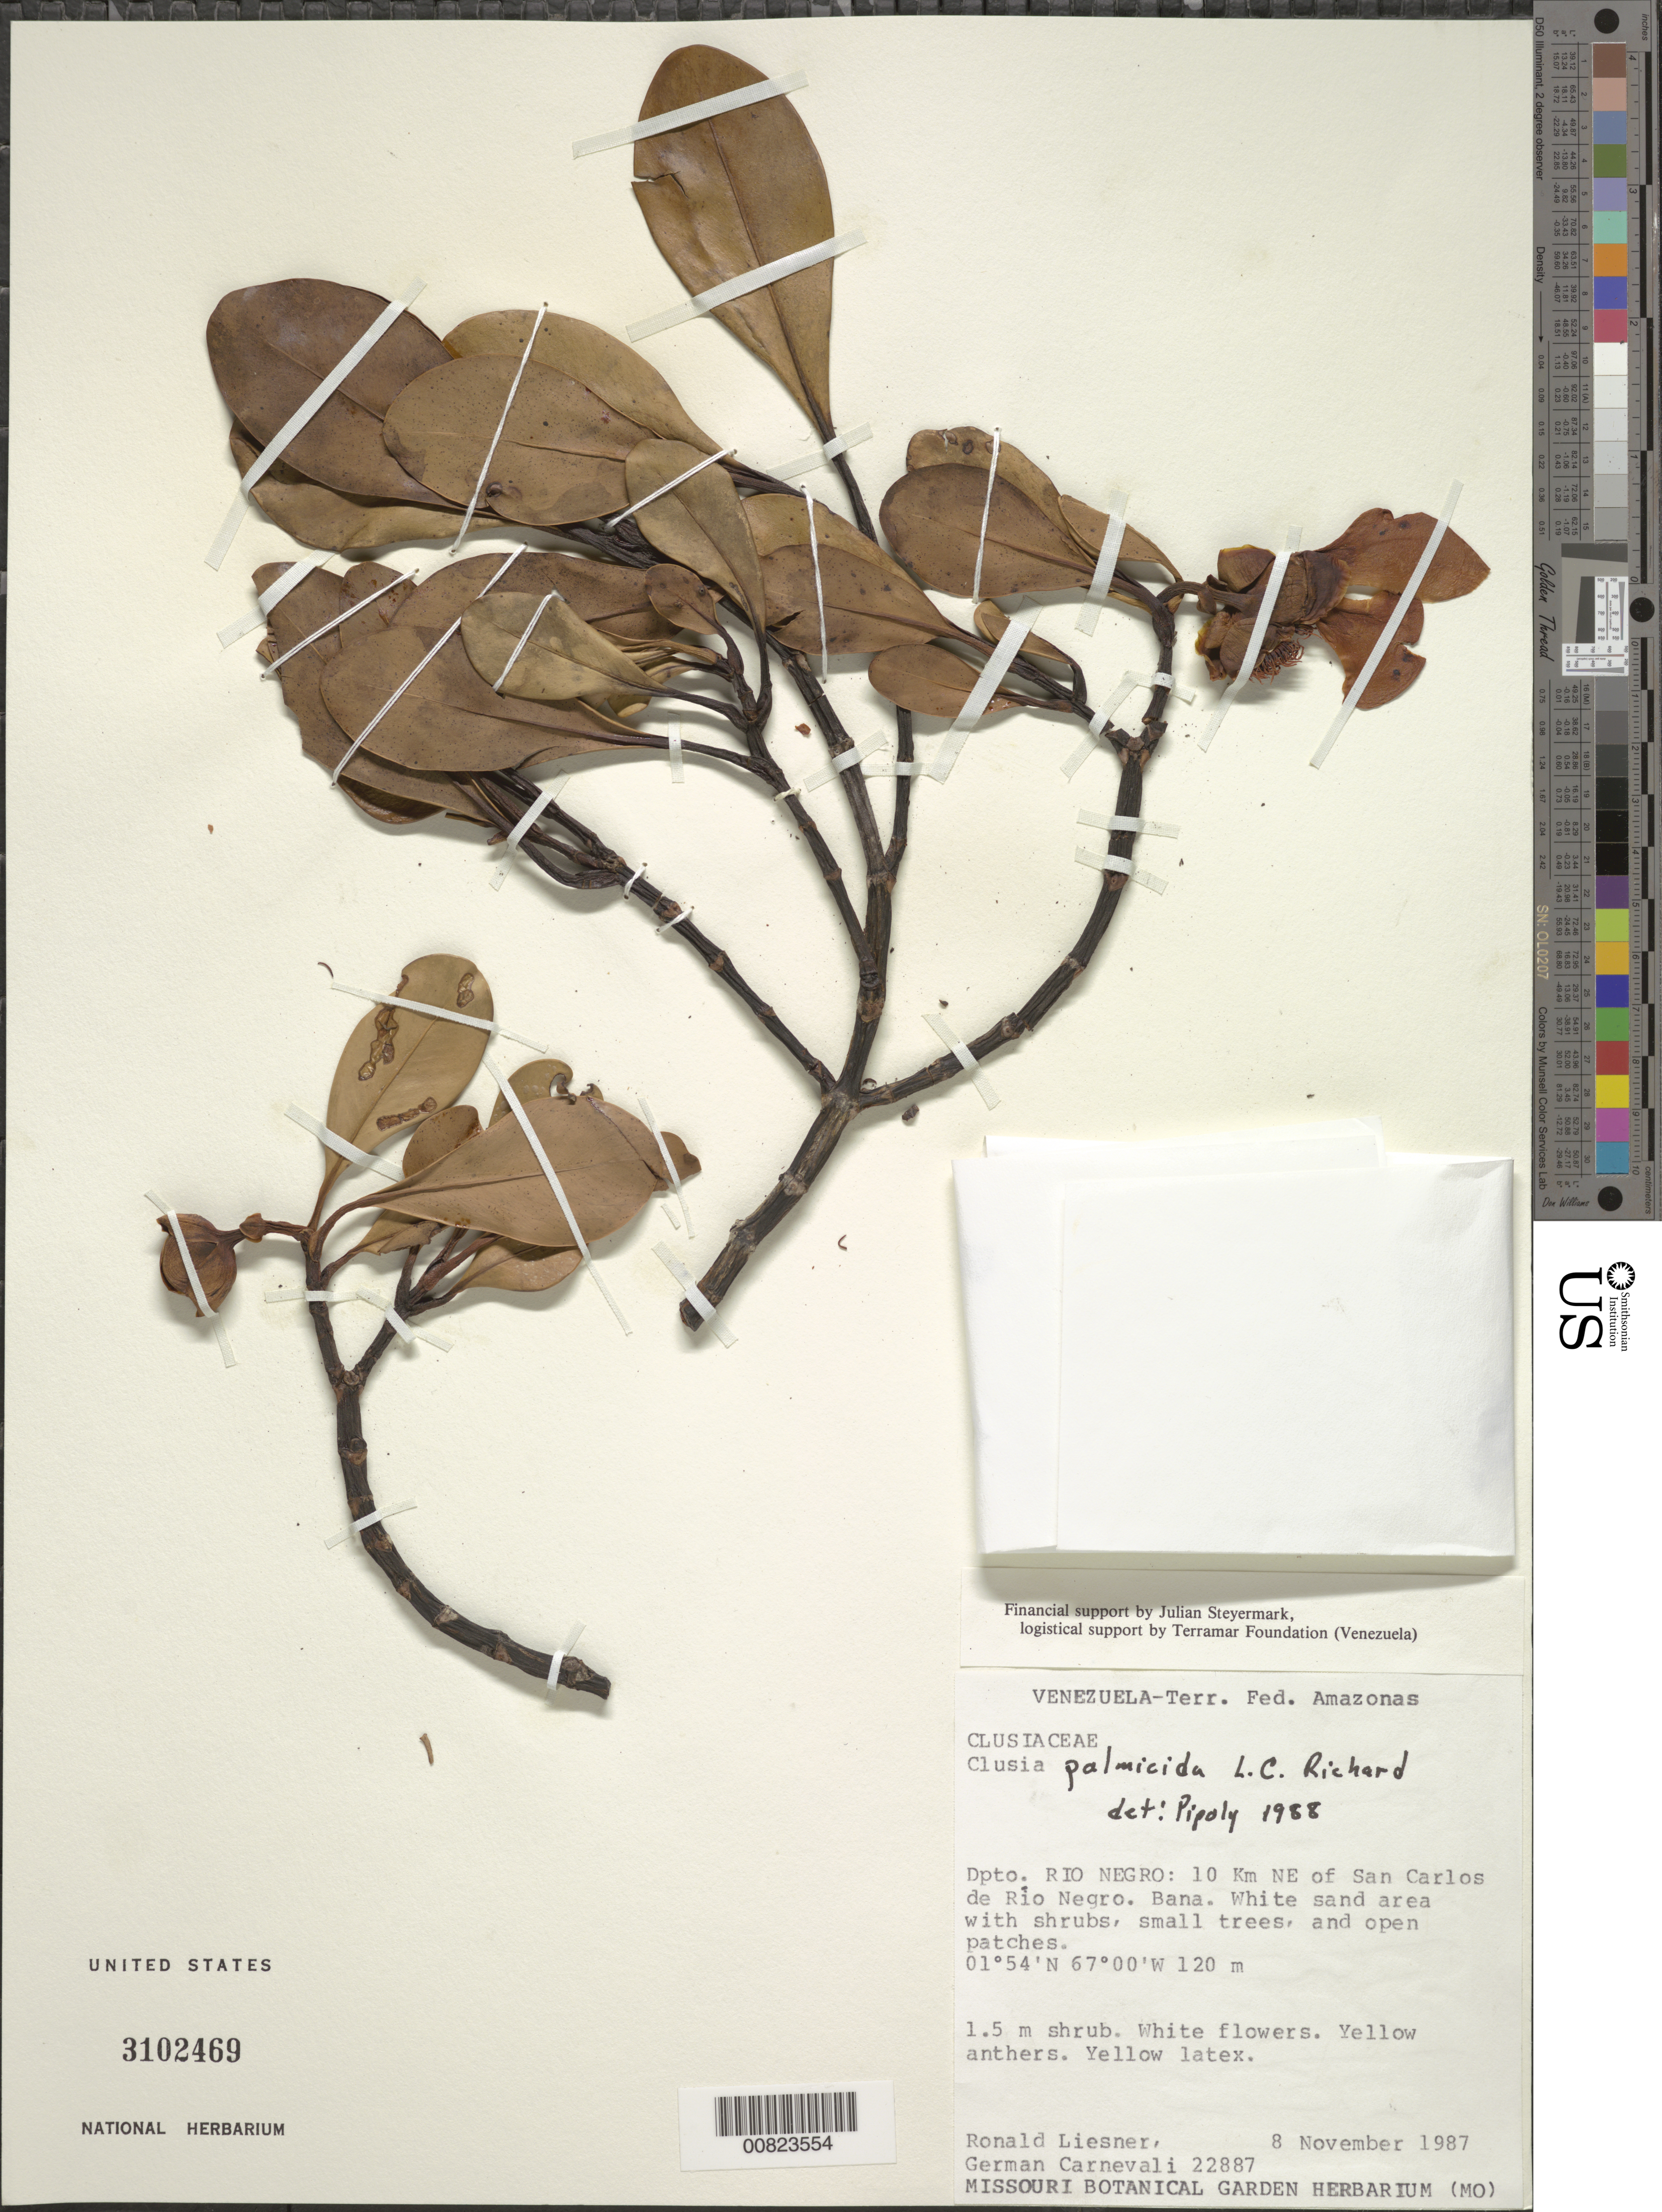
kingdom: Plantae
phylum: Tracheophyta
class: Magnoliopsida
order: Malpighiales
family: Clusiaceae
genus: Clusia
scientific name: Clusia palmicida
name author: Rich.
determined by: Pipoly, J. J., III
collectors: R. L. Liesner & G. Carnevali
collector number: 22887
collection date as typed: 8-Nov-87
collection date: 1987-11-08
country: Venezuela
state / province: Amazonas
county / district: Río Negro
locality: San Carlos de Río Negro, 10 km NE of; Bana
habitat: White sand area with shrubs, small trees and open patches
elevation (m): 120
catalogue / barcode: US 3102469